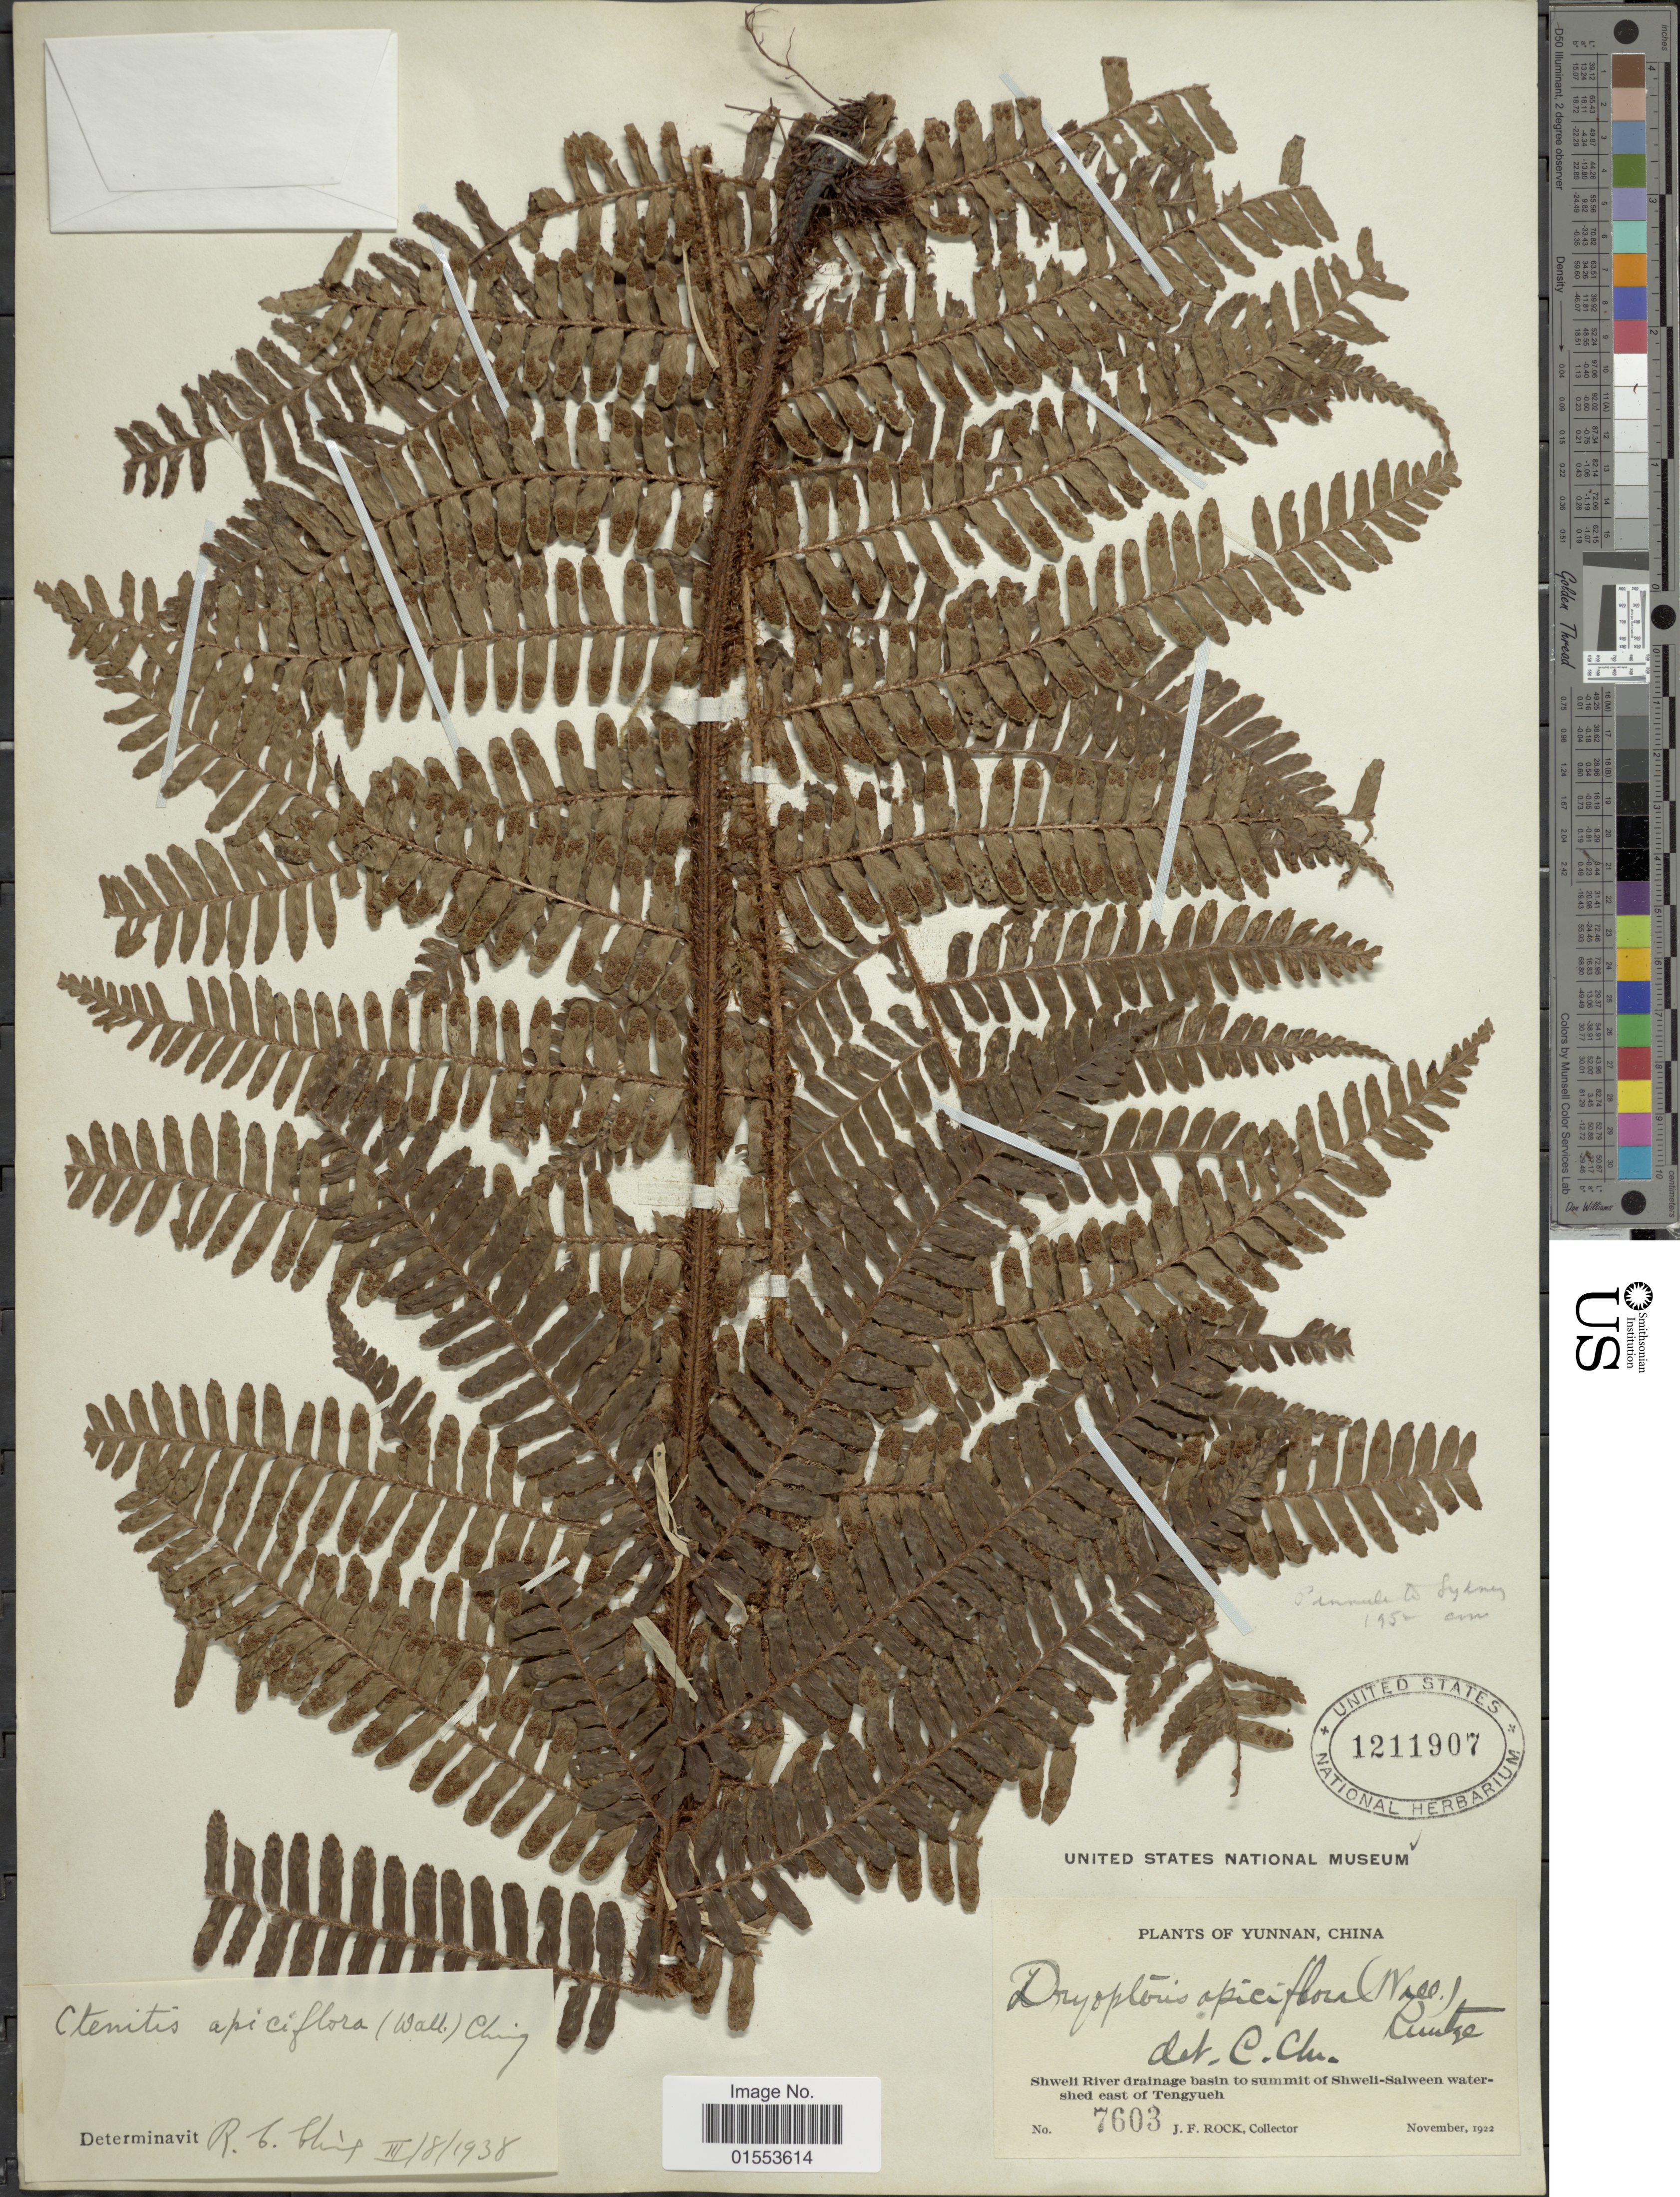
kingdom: Plantae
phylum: Tracheophyta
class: Polypodiopsida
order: Polypodiales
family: Dryopteridaceae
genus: Dryopteris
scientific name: Dryopteris apiciflora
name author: (Wall. ex Mett.) Kuntze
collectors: J. Rock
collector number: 7603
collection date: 1922-11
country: China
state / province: Yunnan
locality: Yunnan, China. Shweli River drainage basin to summit of Shweli-Salween watershed east of Tengyueh.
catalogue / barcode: US 1211907